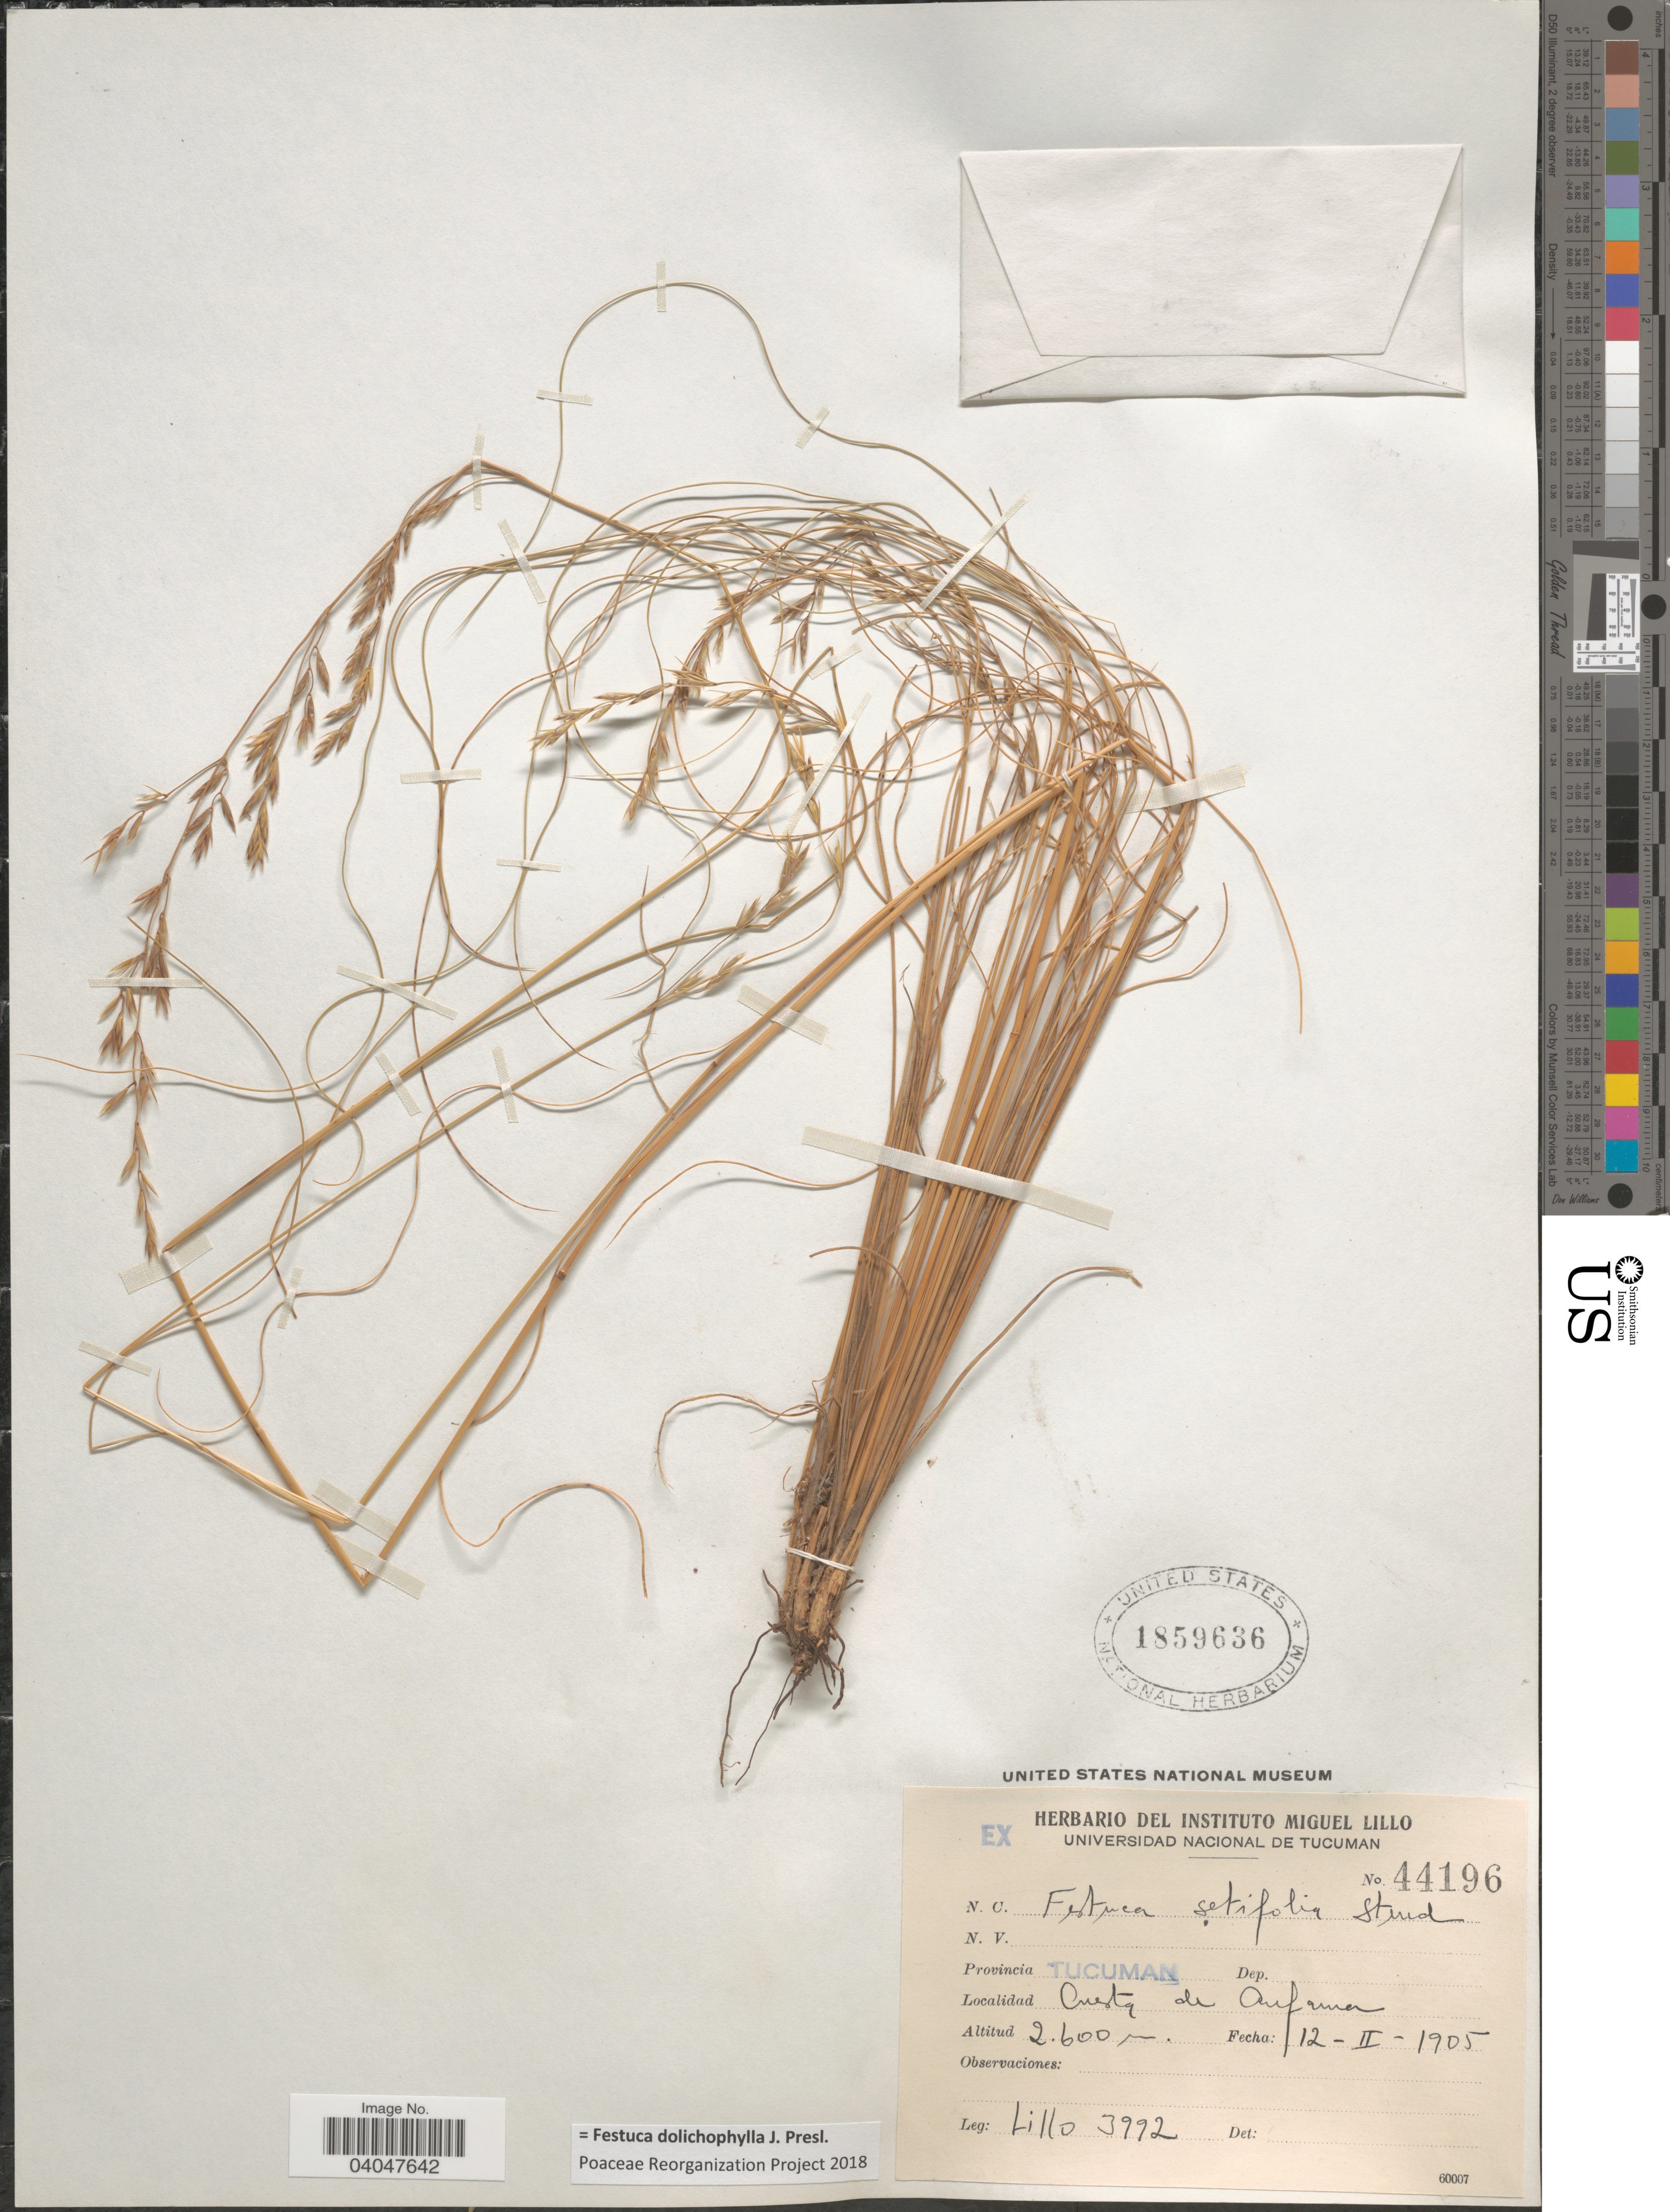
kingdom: Plantae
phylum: Tracheophyta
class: Liliopsida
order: Poales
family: Poaceae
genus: Festuca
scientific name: Festuca dolichophylla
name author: J. Presl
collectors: M. Lillo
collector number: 3992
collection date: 1905-02-12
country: Argentina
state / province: Tucuman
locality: Cuesta de Anfama.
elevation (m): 2600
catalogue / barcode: US 1859636